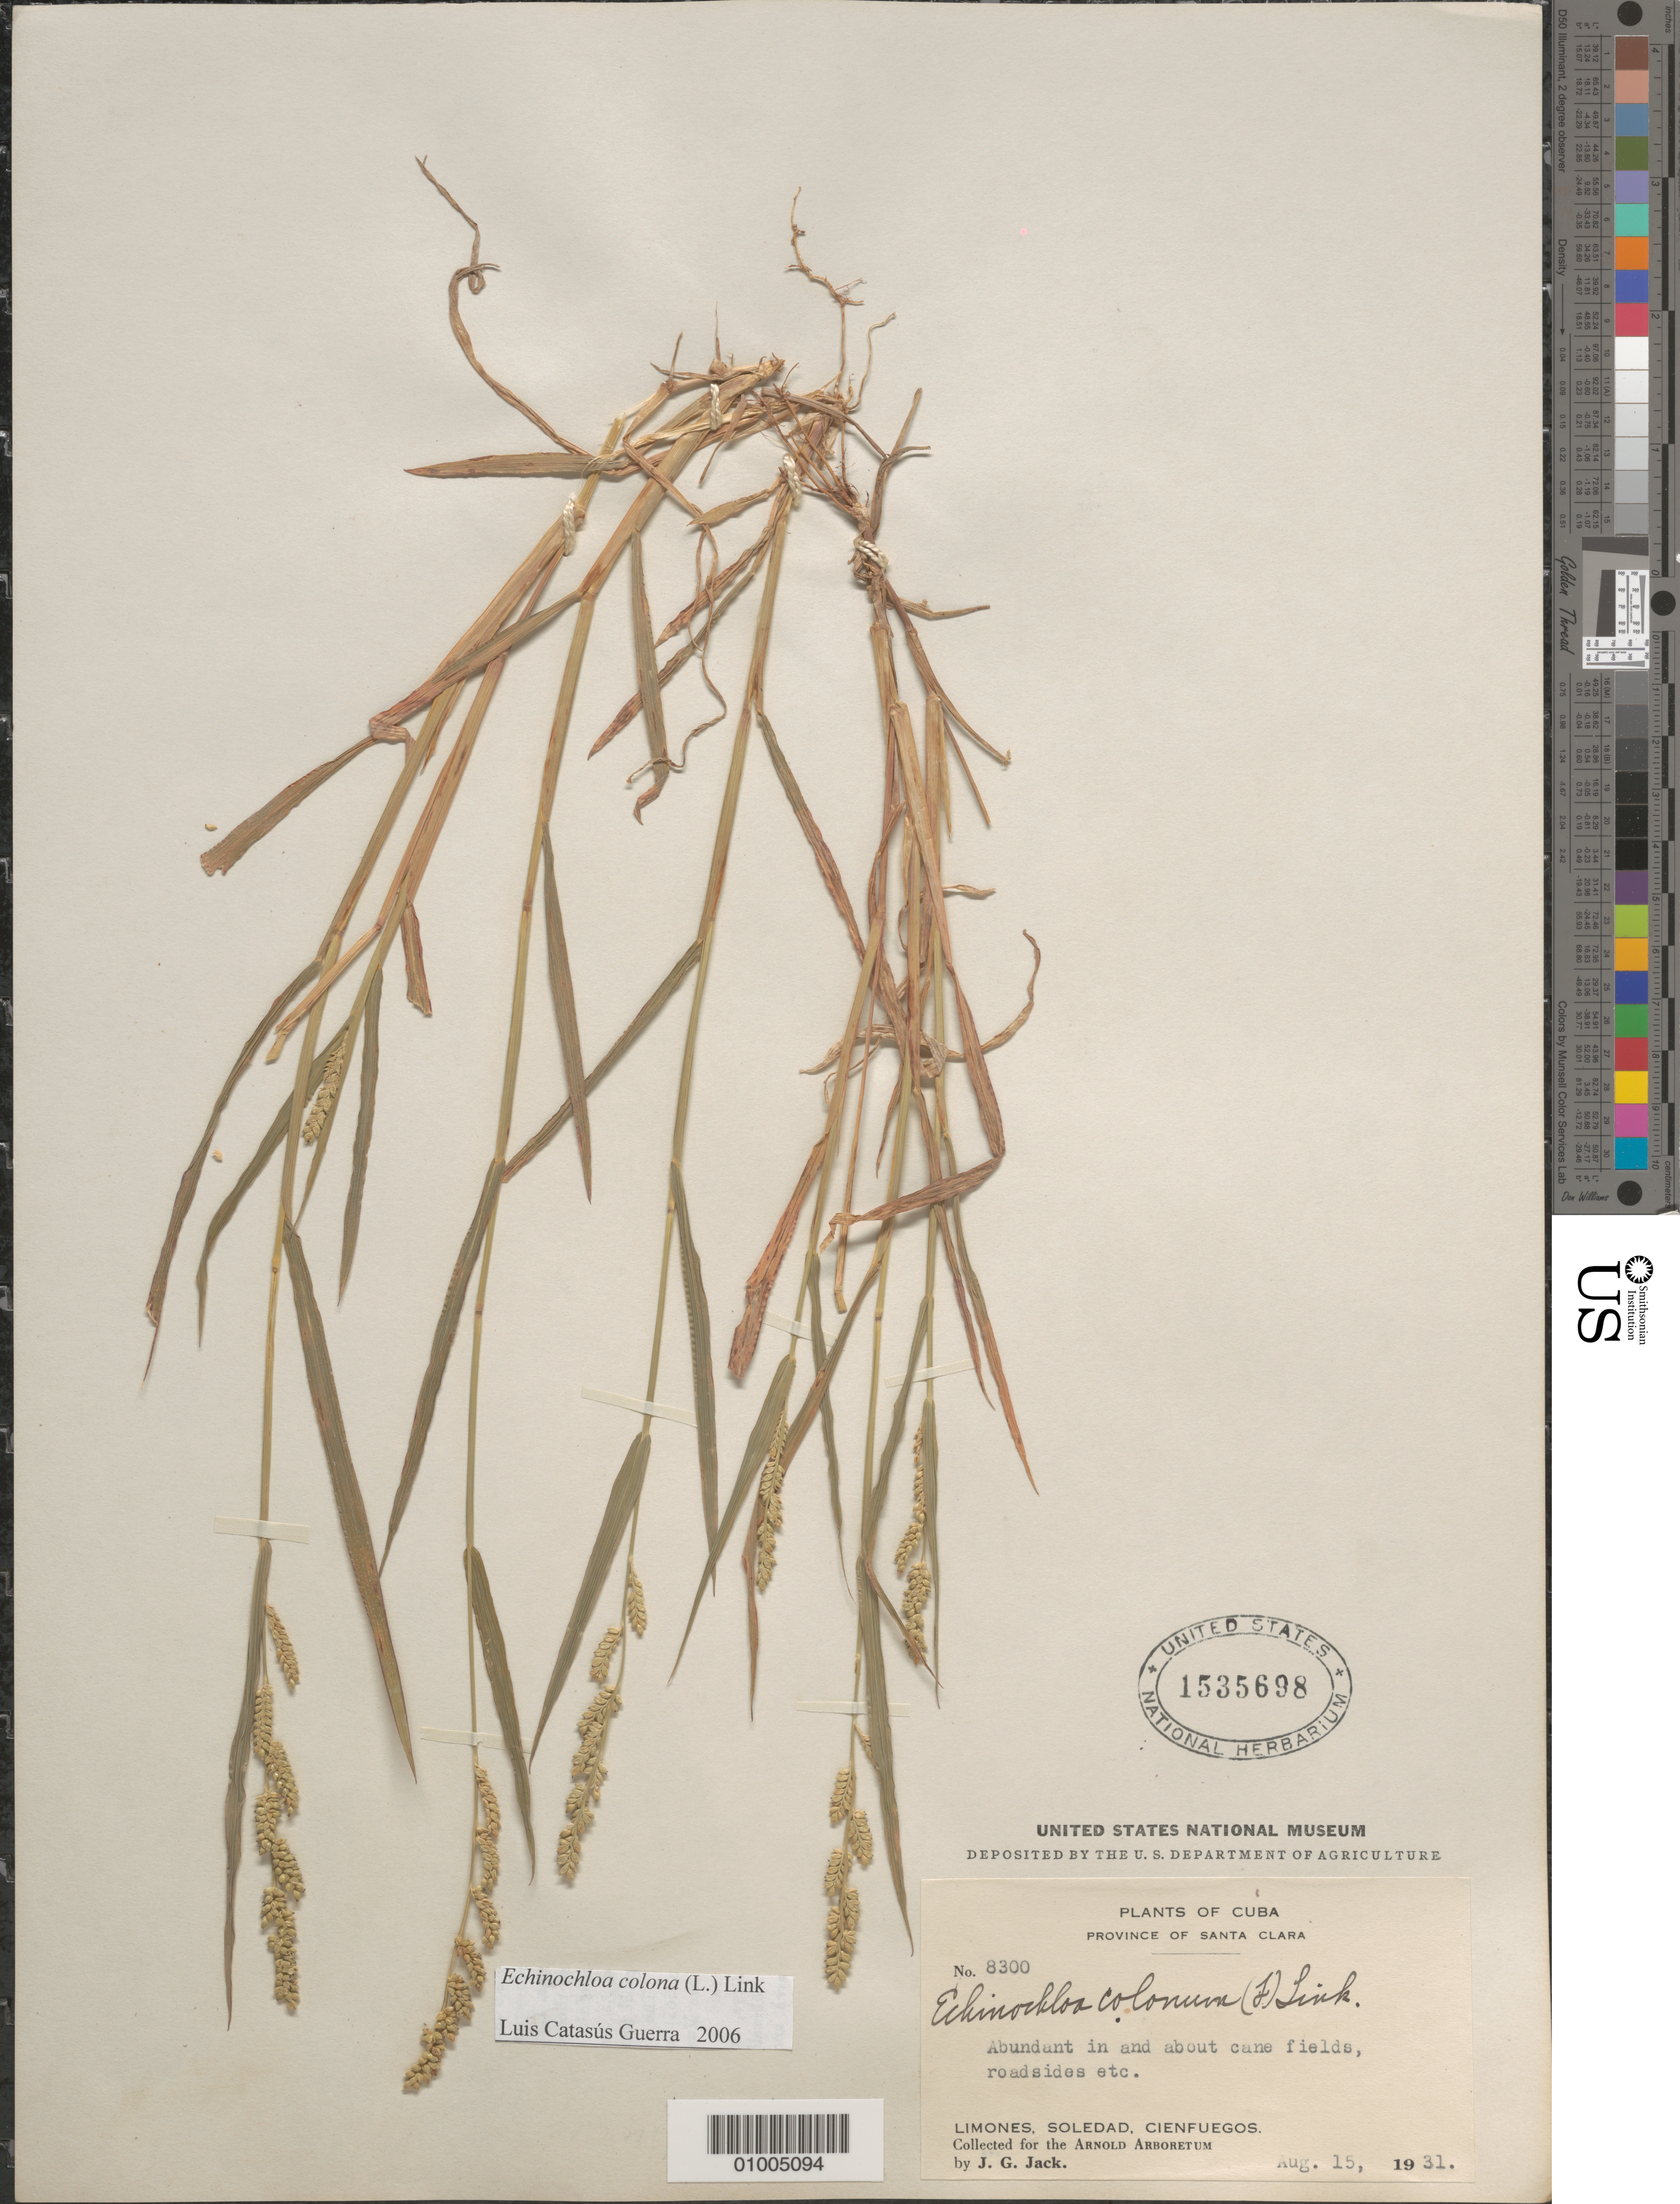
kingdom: Plantae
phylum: Tracheophyta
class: Liliopsida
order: Poales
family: Poaceae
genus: Echinochloa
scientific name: Echinochloa colona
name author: (L.) Link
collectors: J. G. Jack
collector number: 8300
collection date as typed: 15 Jul 1931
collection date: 1931-07-15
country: Cuba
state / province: Villa Clara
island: Cuba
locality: Santa Clara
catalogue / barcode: US 1535698